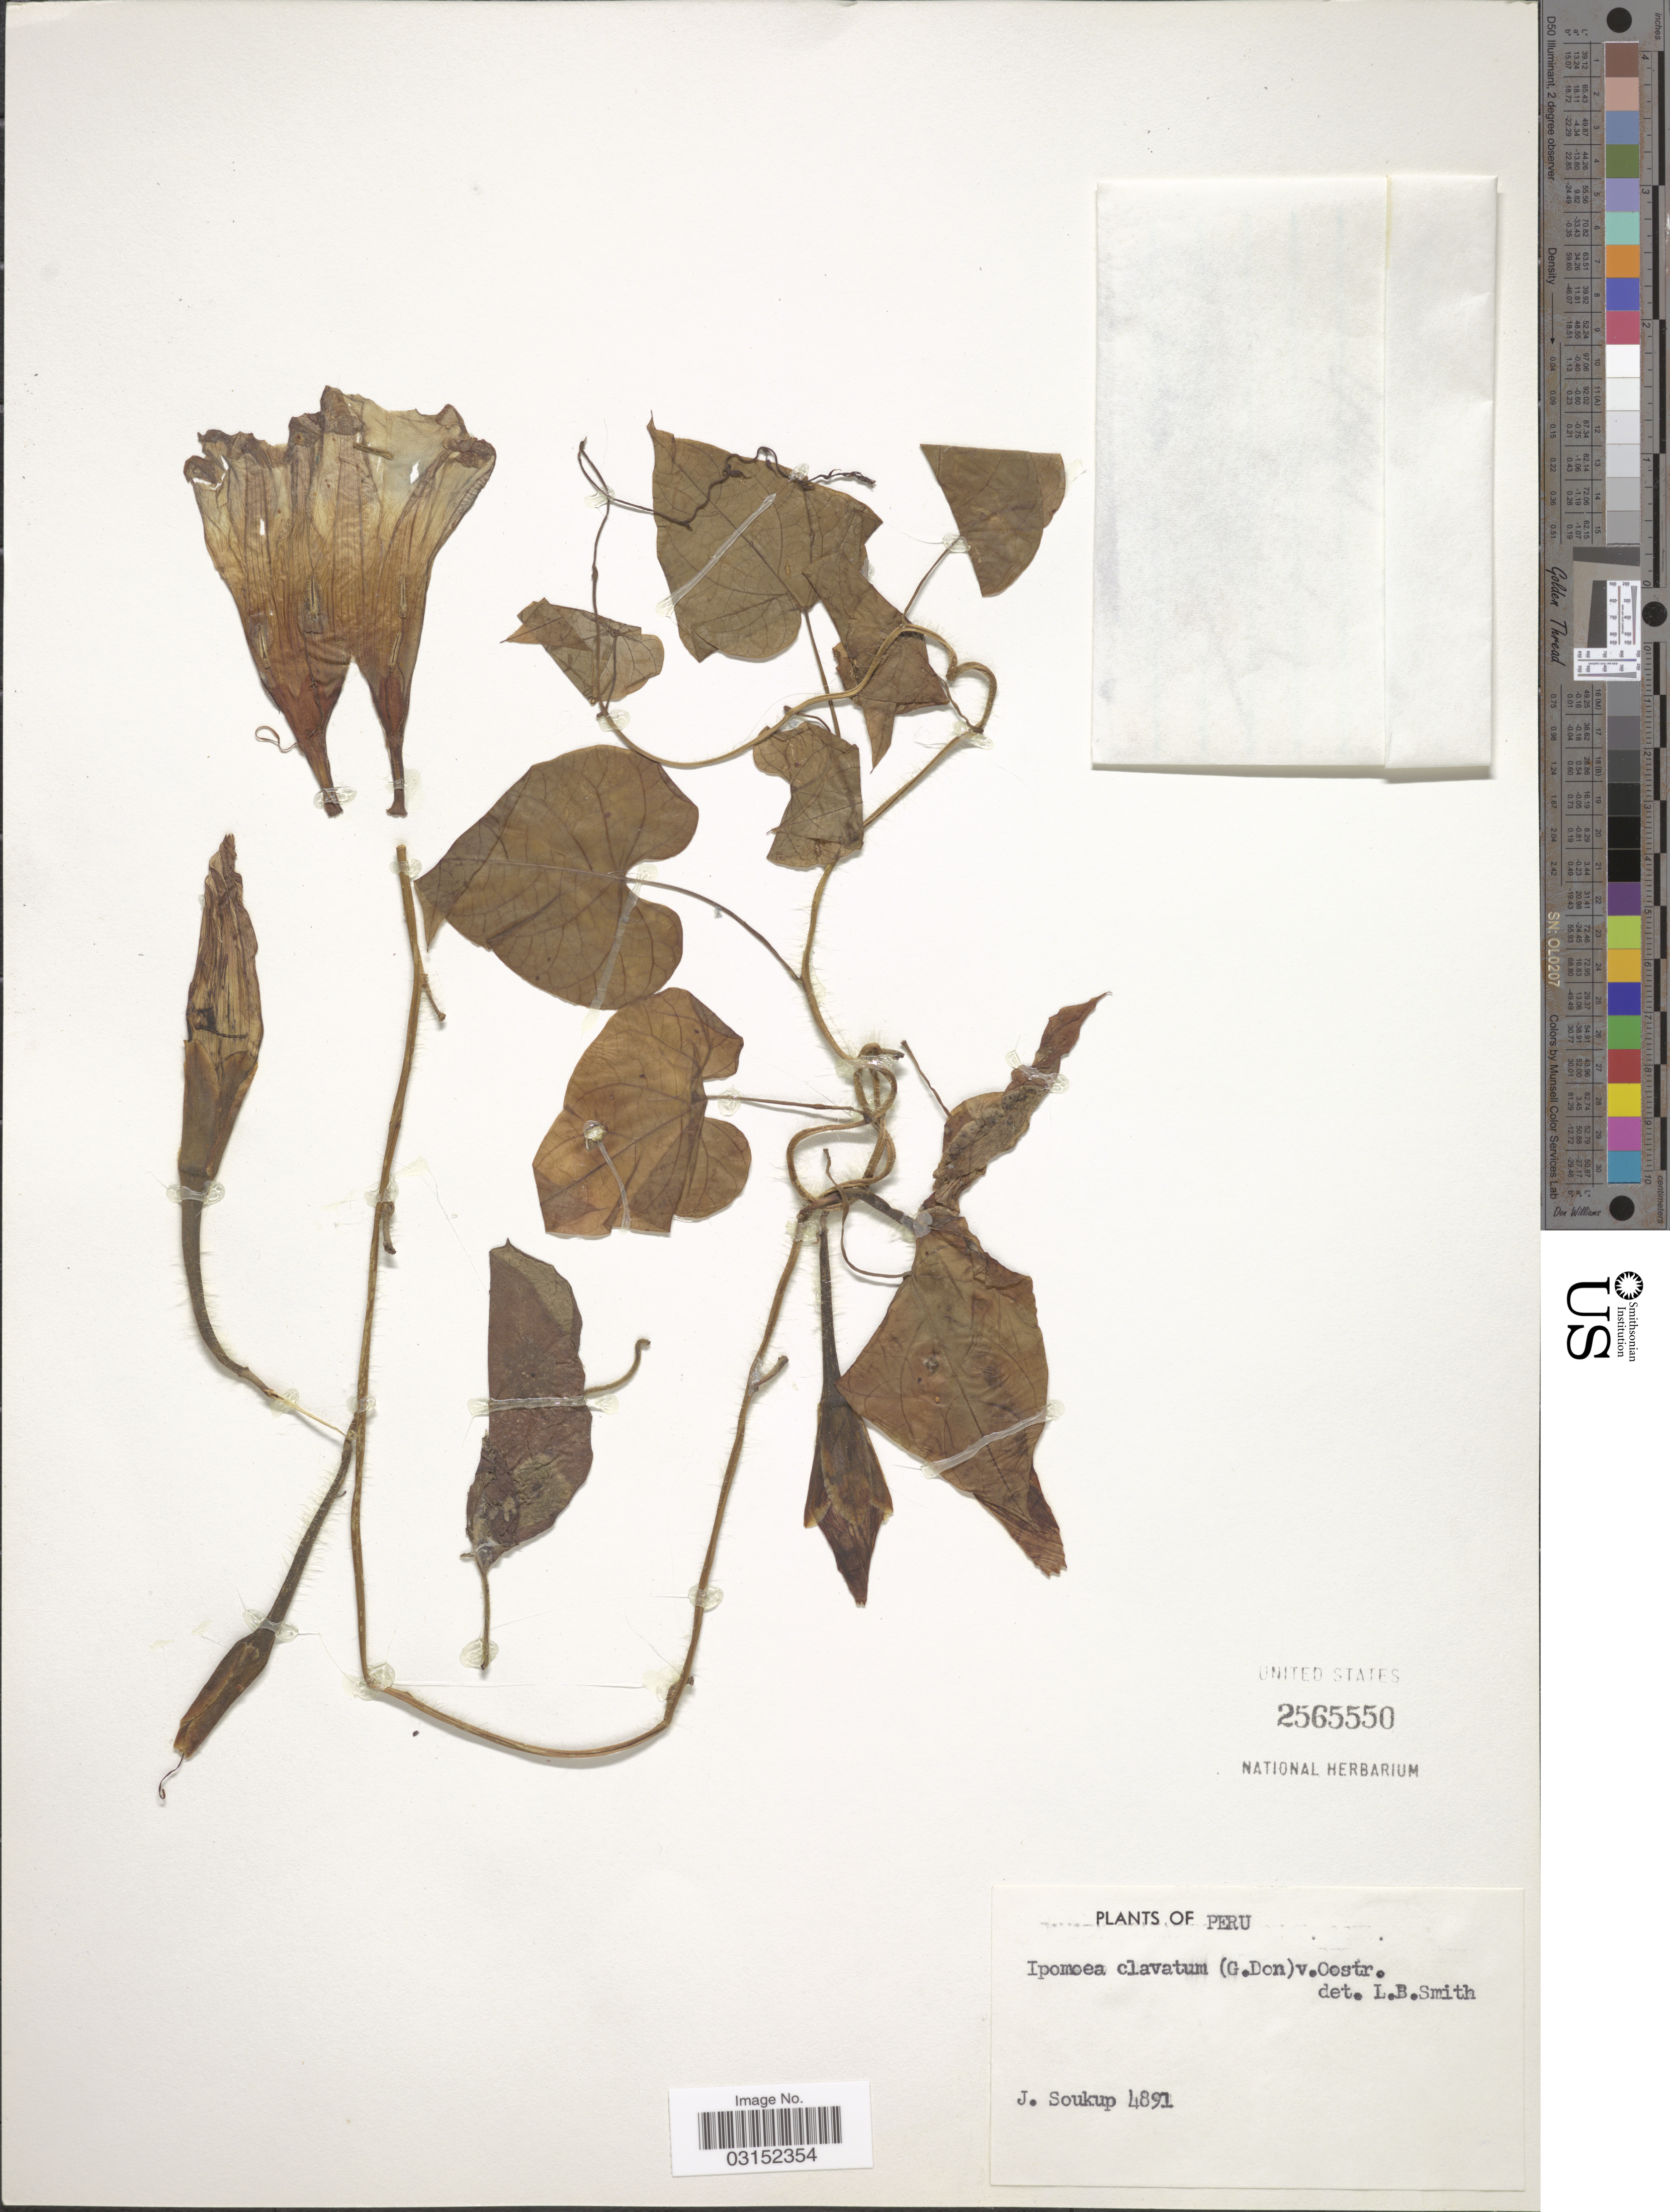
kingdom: Plantae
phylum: Tracheophyta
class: Magnoliopsida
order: Solanales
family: Convolvulaceae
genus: Ipomoea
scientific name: Ipomoea clavata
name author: (G. Don) J.F. Macbr.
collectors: J. Soukup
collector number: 4891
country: Peru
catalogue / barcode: US 2565550